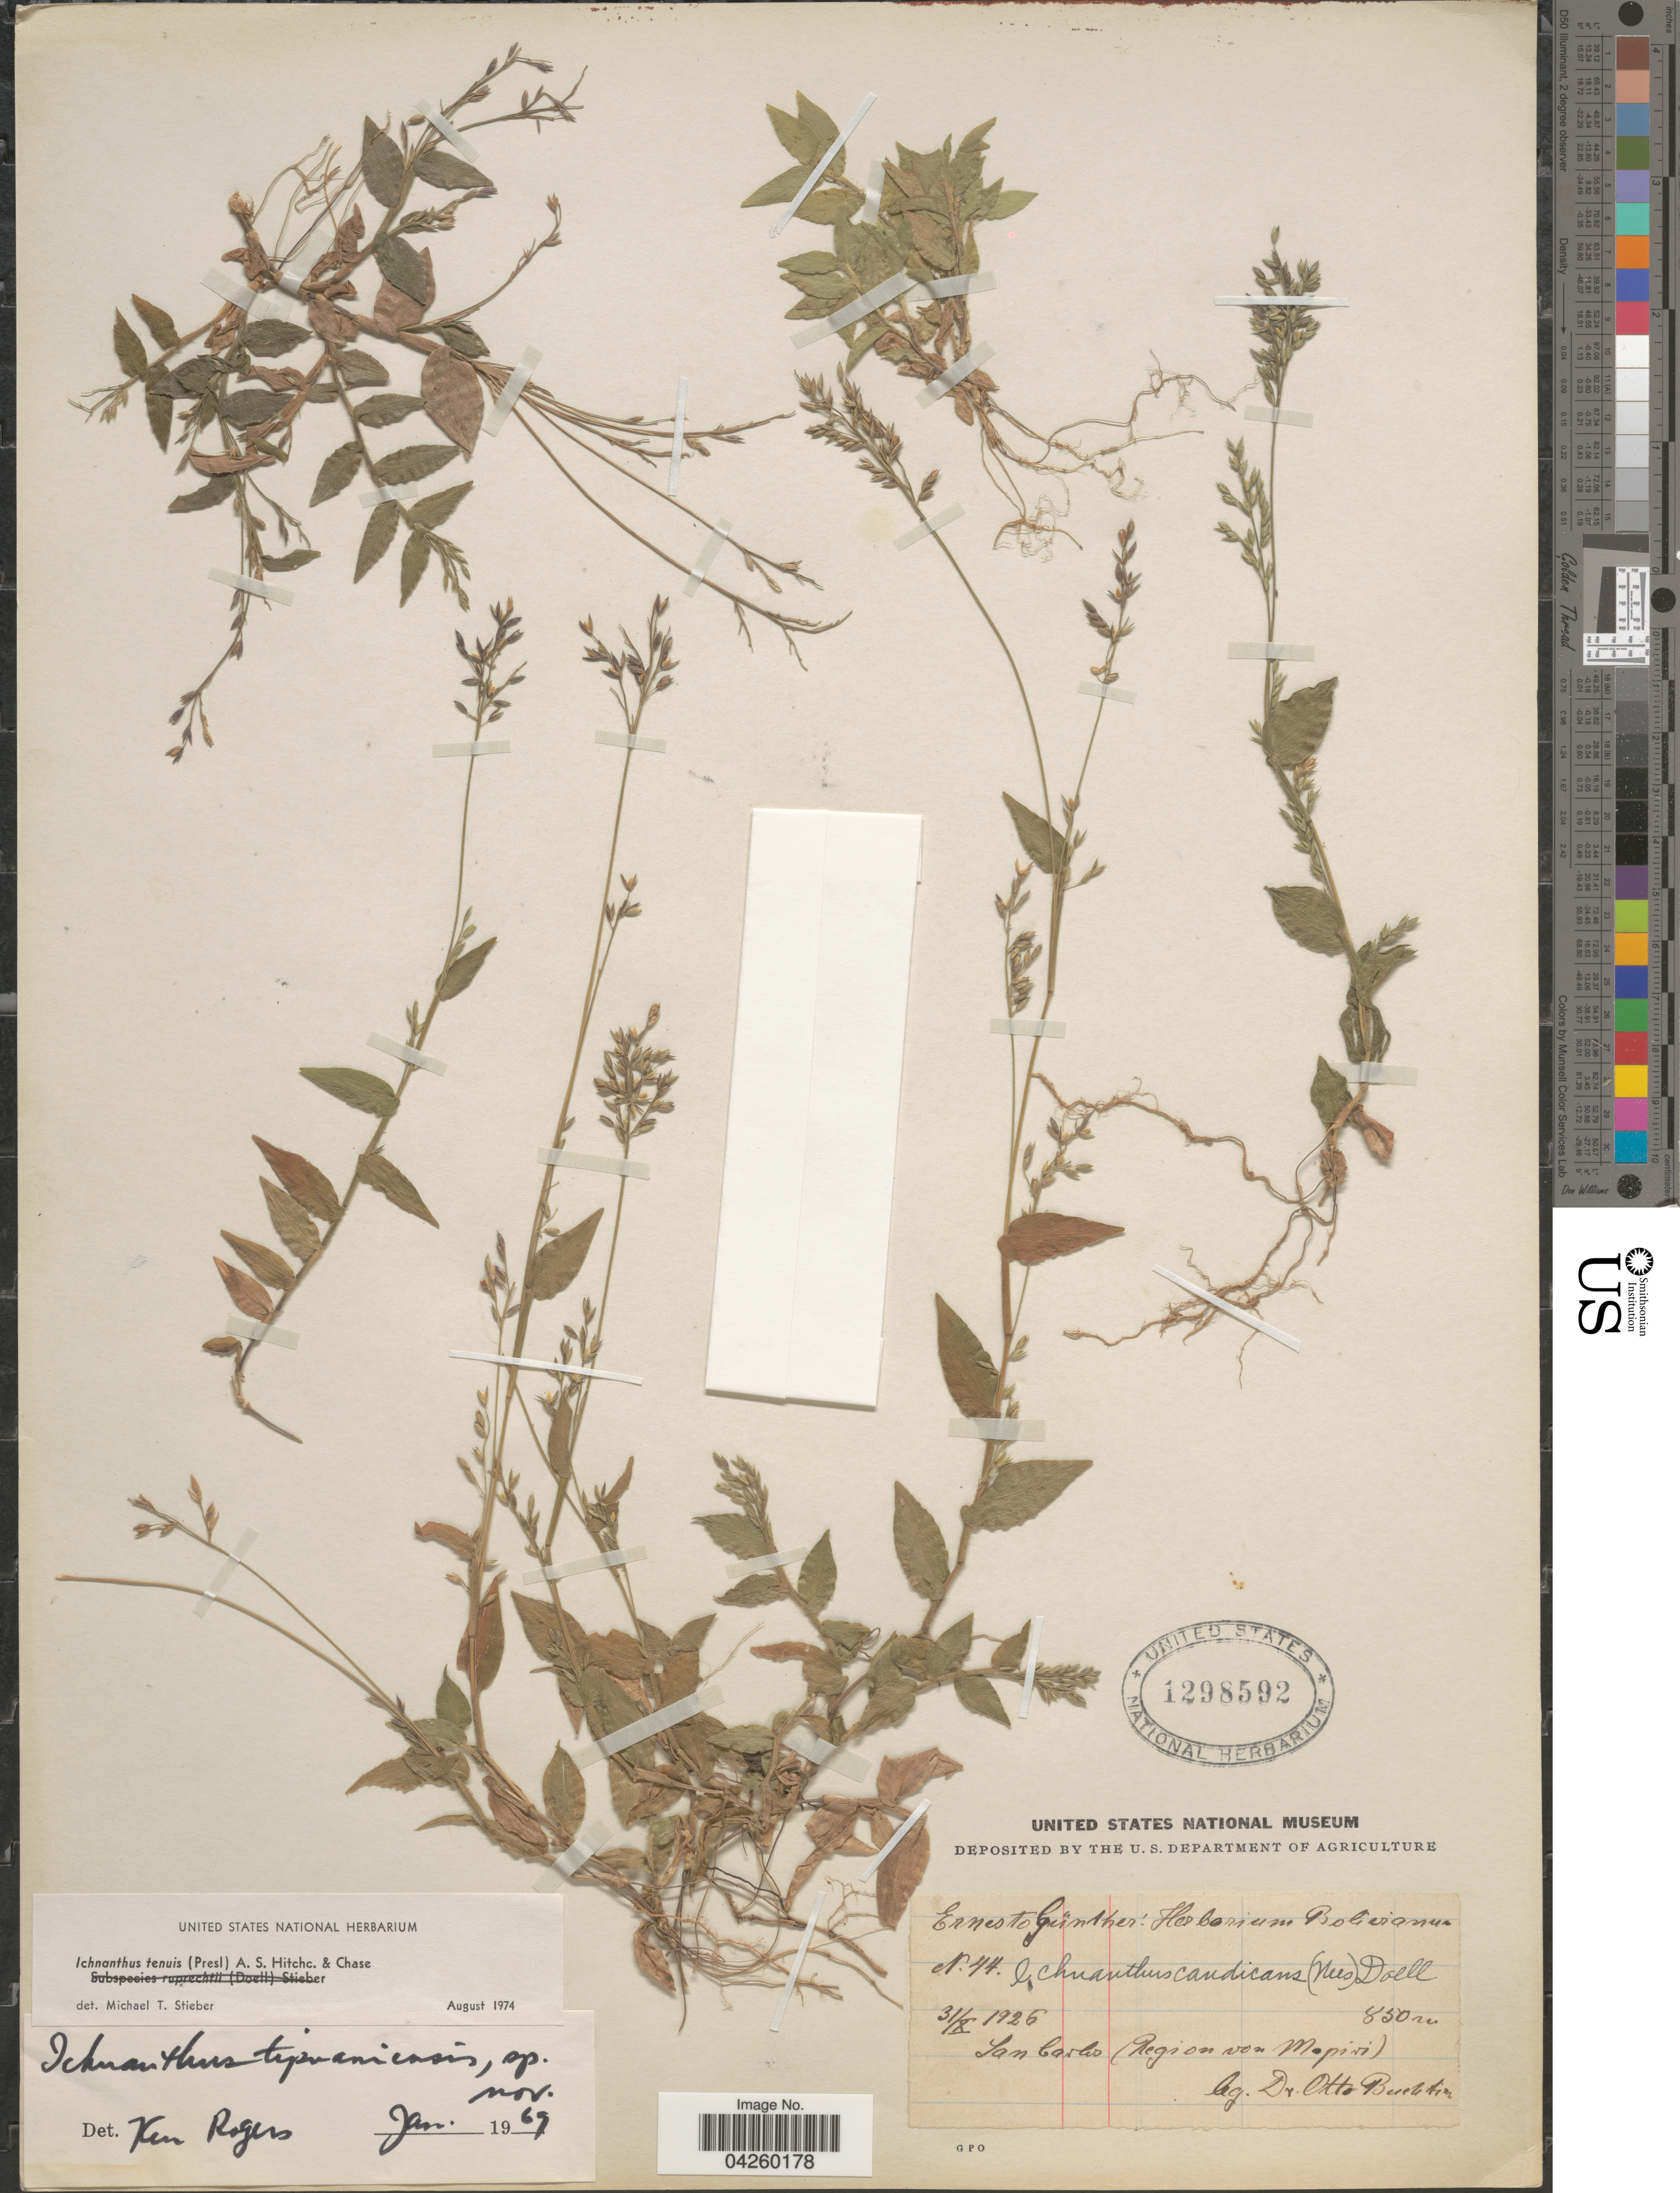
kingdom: Plantae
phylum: Tracheophyta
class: Liliopsida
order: Poales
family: Poaceae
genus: Ichnanthus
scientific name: Ichnanthus tenuis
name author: (J. Presl) Hitchc. & Chase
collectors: O. Buchtien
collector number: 44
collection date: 1926-10-31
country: Bolivia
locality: San Carlos (Region von Mapiri).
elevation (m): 850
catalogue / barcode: US 1298592